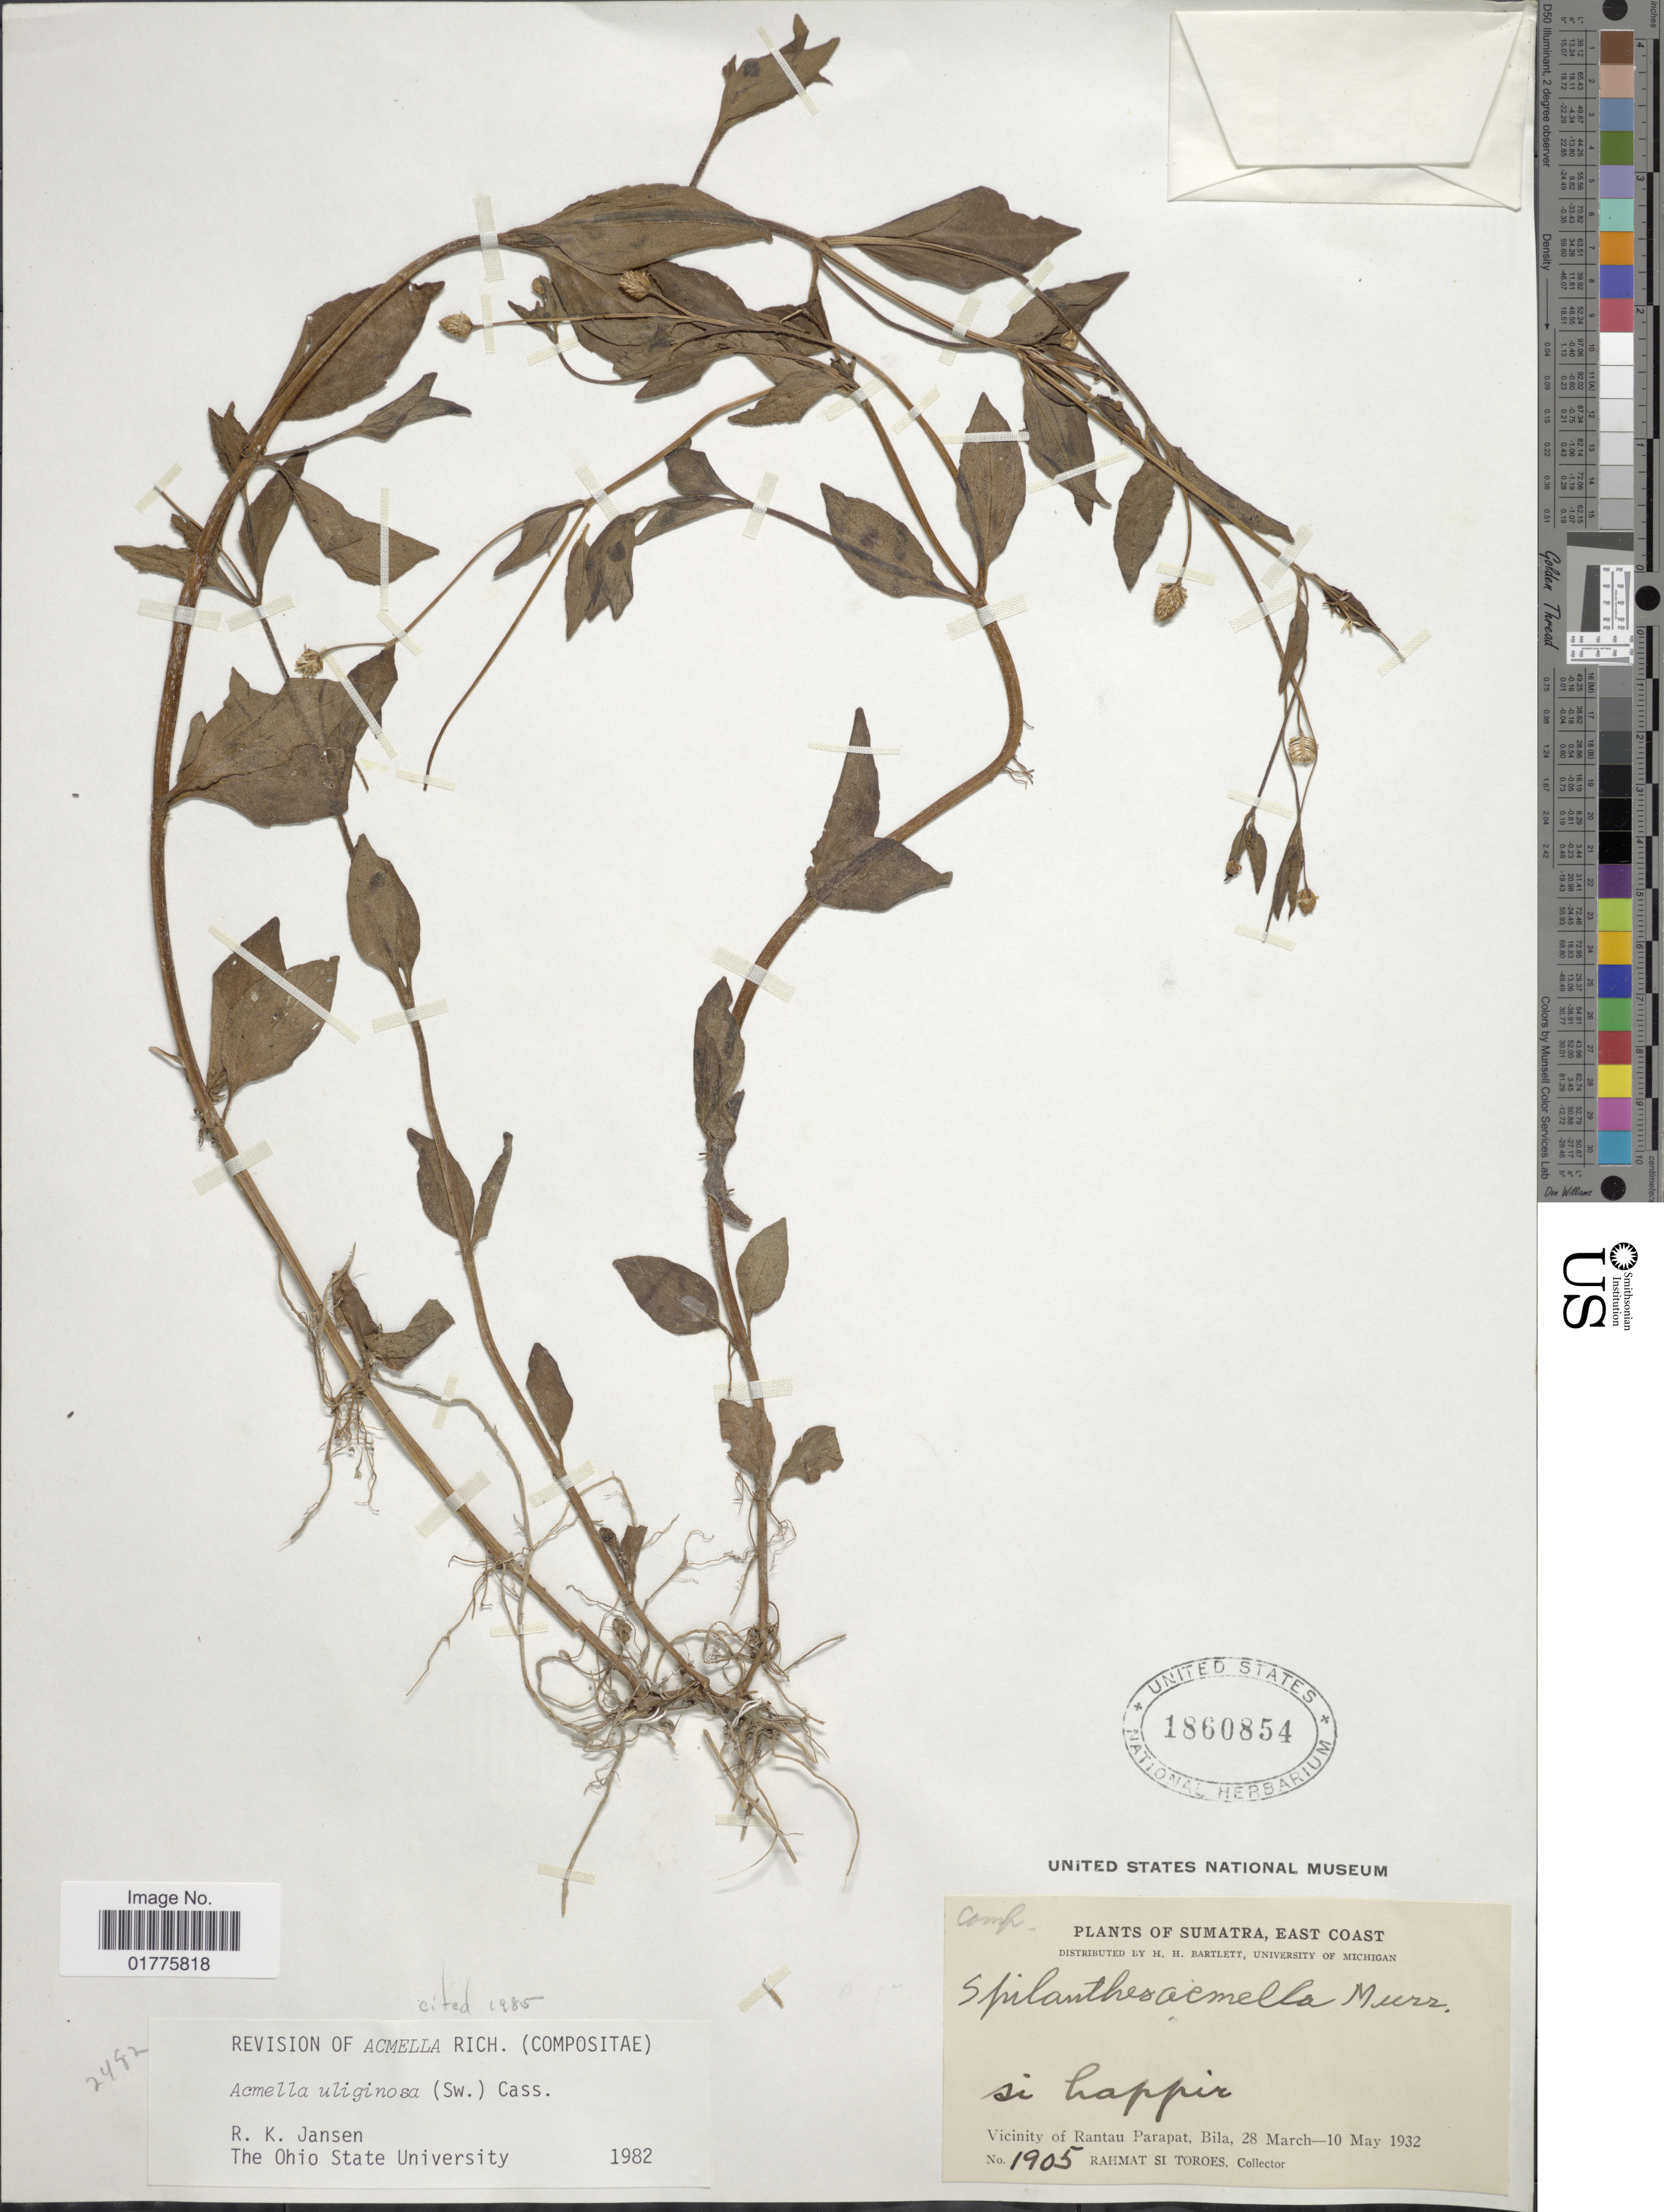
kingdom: Plantae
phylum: Tracheophyta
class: Magnoliopsida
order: Asterales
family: Asteraceae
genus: Acmella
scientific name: Acmella uliginosa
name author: (Sw.) Cass.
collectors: Rahmat Si Boeea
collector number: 1905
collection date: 1932-03-28/1932-05-10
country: Indonesia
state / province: Sumatra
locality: East Coast, vicinity of Rantau Parapat, Bila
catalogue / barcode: US 1860854